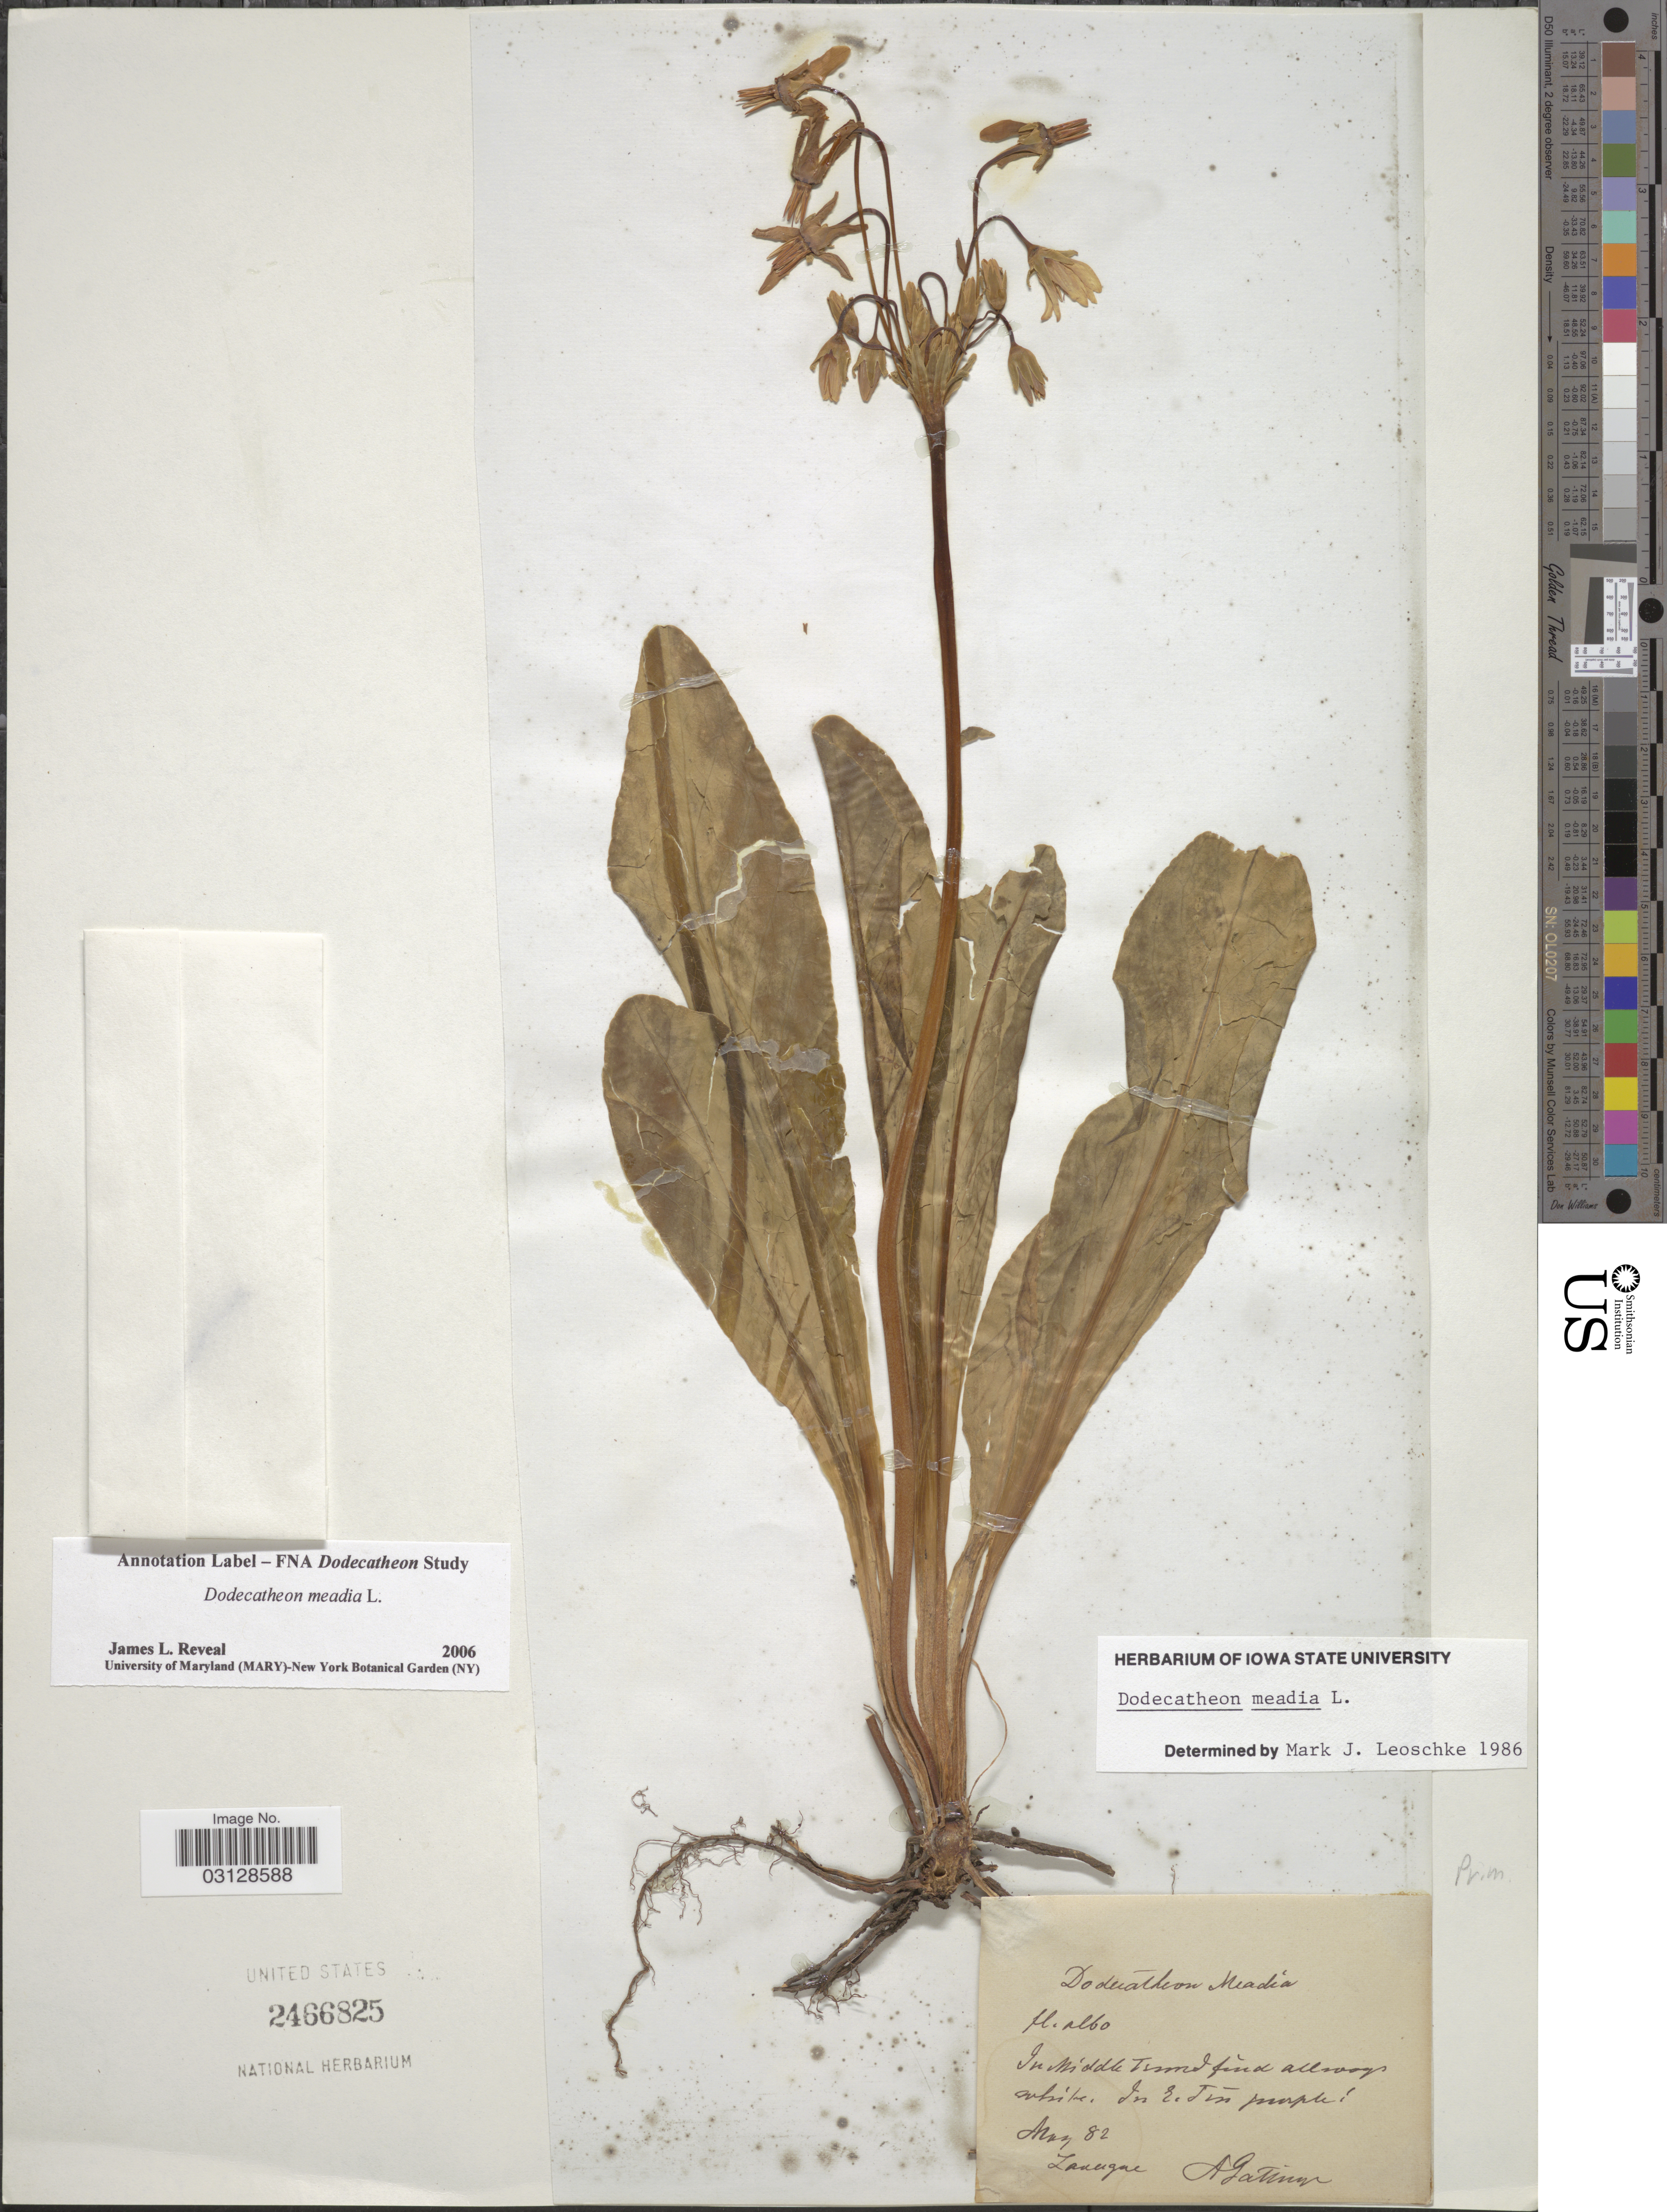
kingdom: Plantae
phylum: Tracheophyta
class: Magnoliopsida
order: Ericales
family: Primulaceae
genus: Dodecatheon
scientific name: Dodecatheon meadia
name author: L.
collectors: A. Gattinger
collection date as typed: Transcribed d/m/y: /5/82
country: United States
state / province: Tennessee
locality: Lavergne.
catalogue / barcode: US 2466825